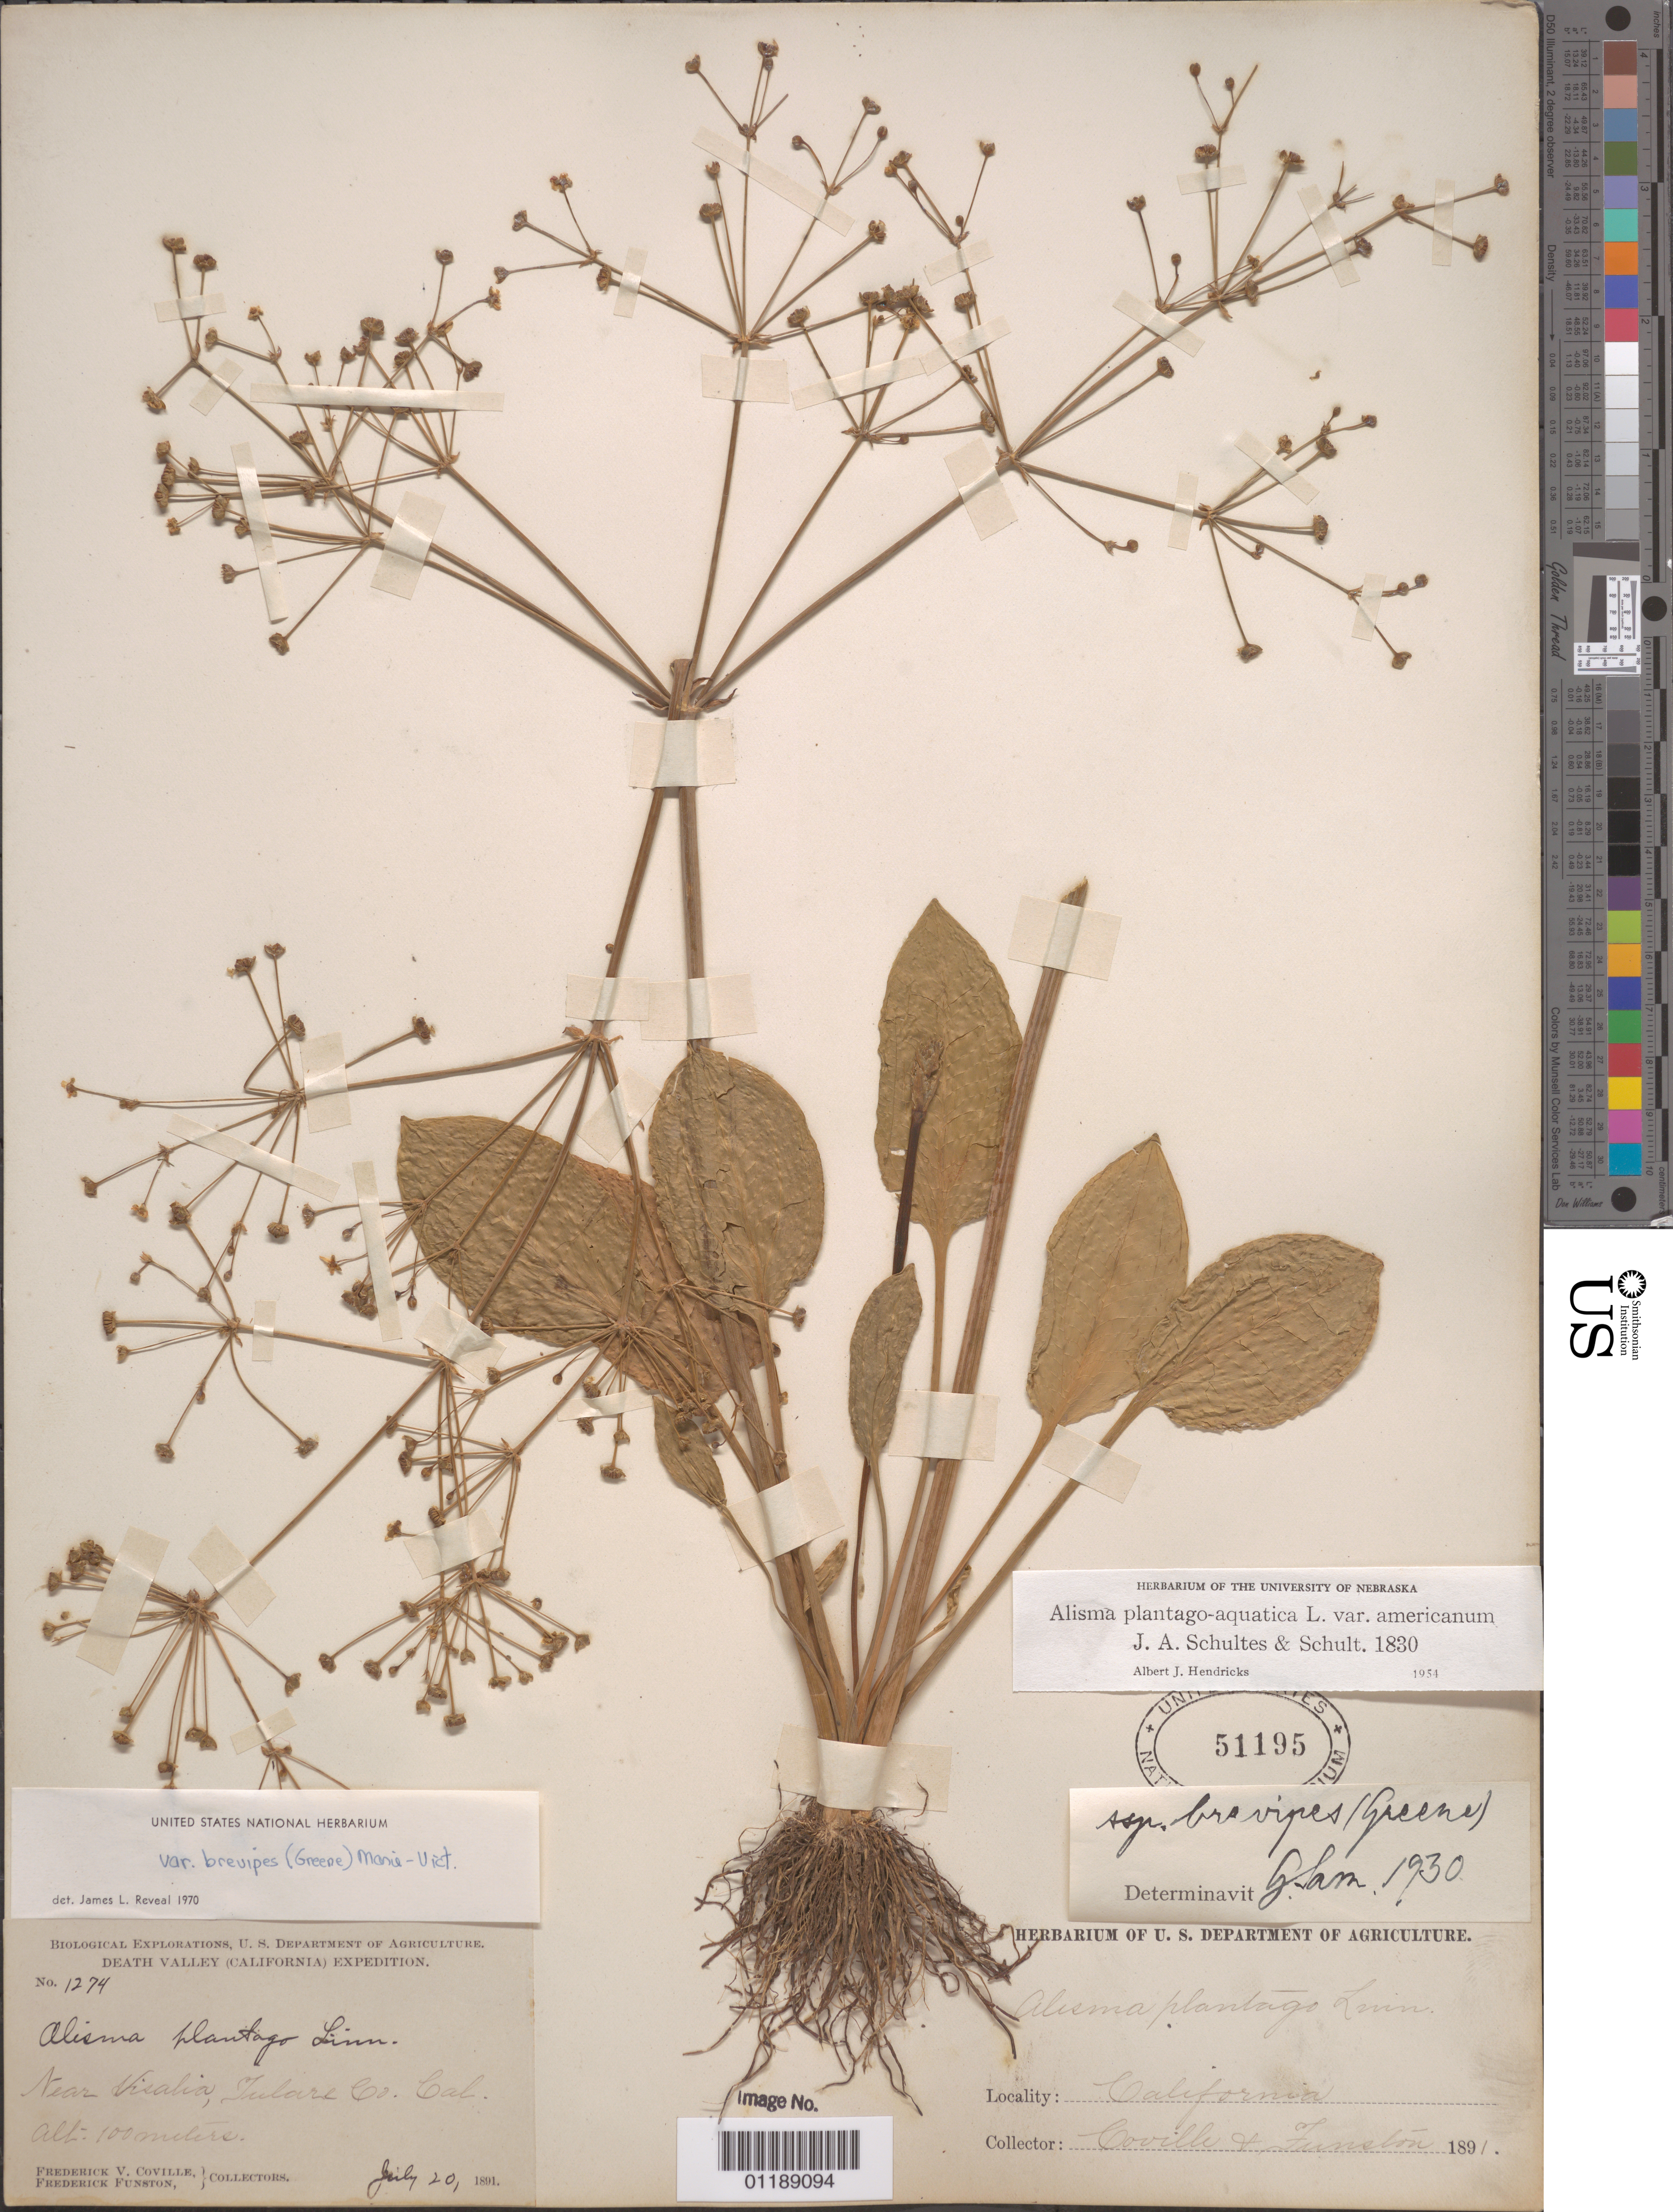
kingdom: Plantae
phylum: Tracheophyta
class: Liliopsida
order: Alismatales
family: Alismataceae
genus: Alisma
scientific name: Alisma plantago-aquatica var. brevipes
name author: (Greene) Vict.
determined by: Reveal, J. L.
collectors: F. V. Coville & F. Funston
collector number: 1274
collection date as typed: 20 Jul 1891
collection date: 1891-07-20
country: United States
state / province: California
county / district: Tulare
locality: Near Visalia.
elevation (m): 100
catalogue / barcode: US 51195